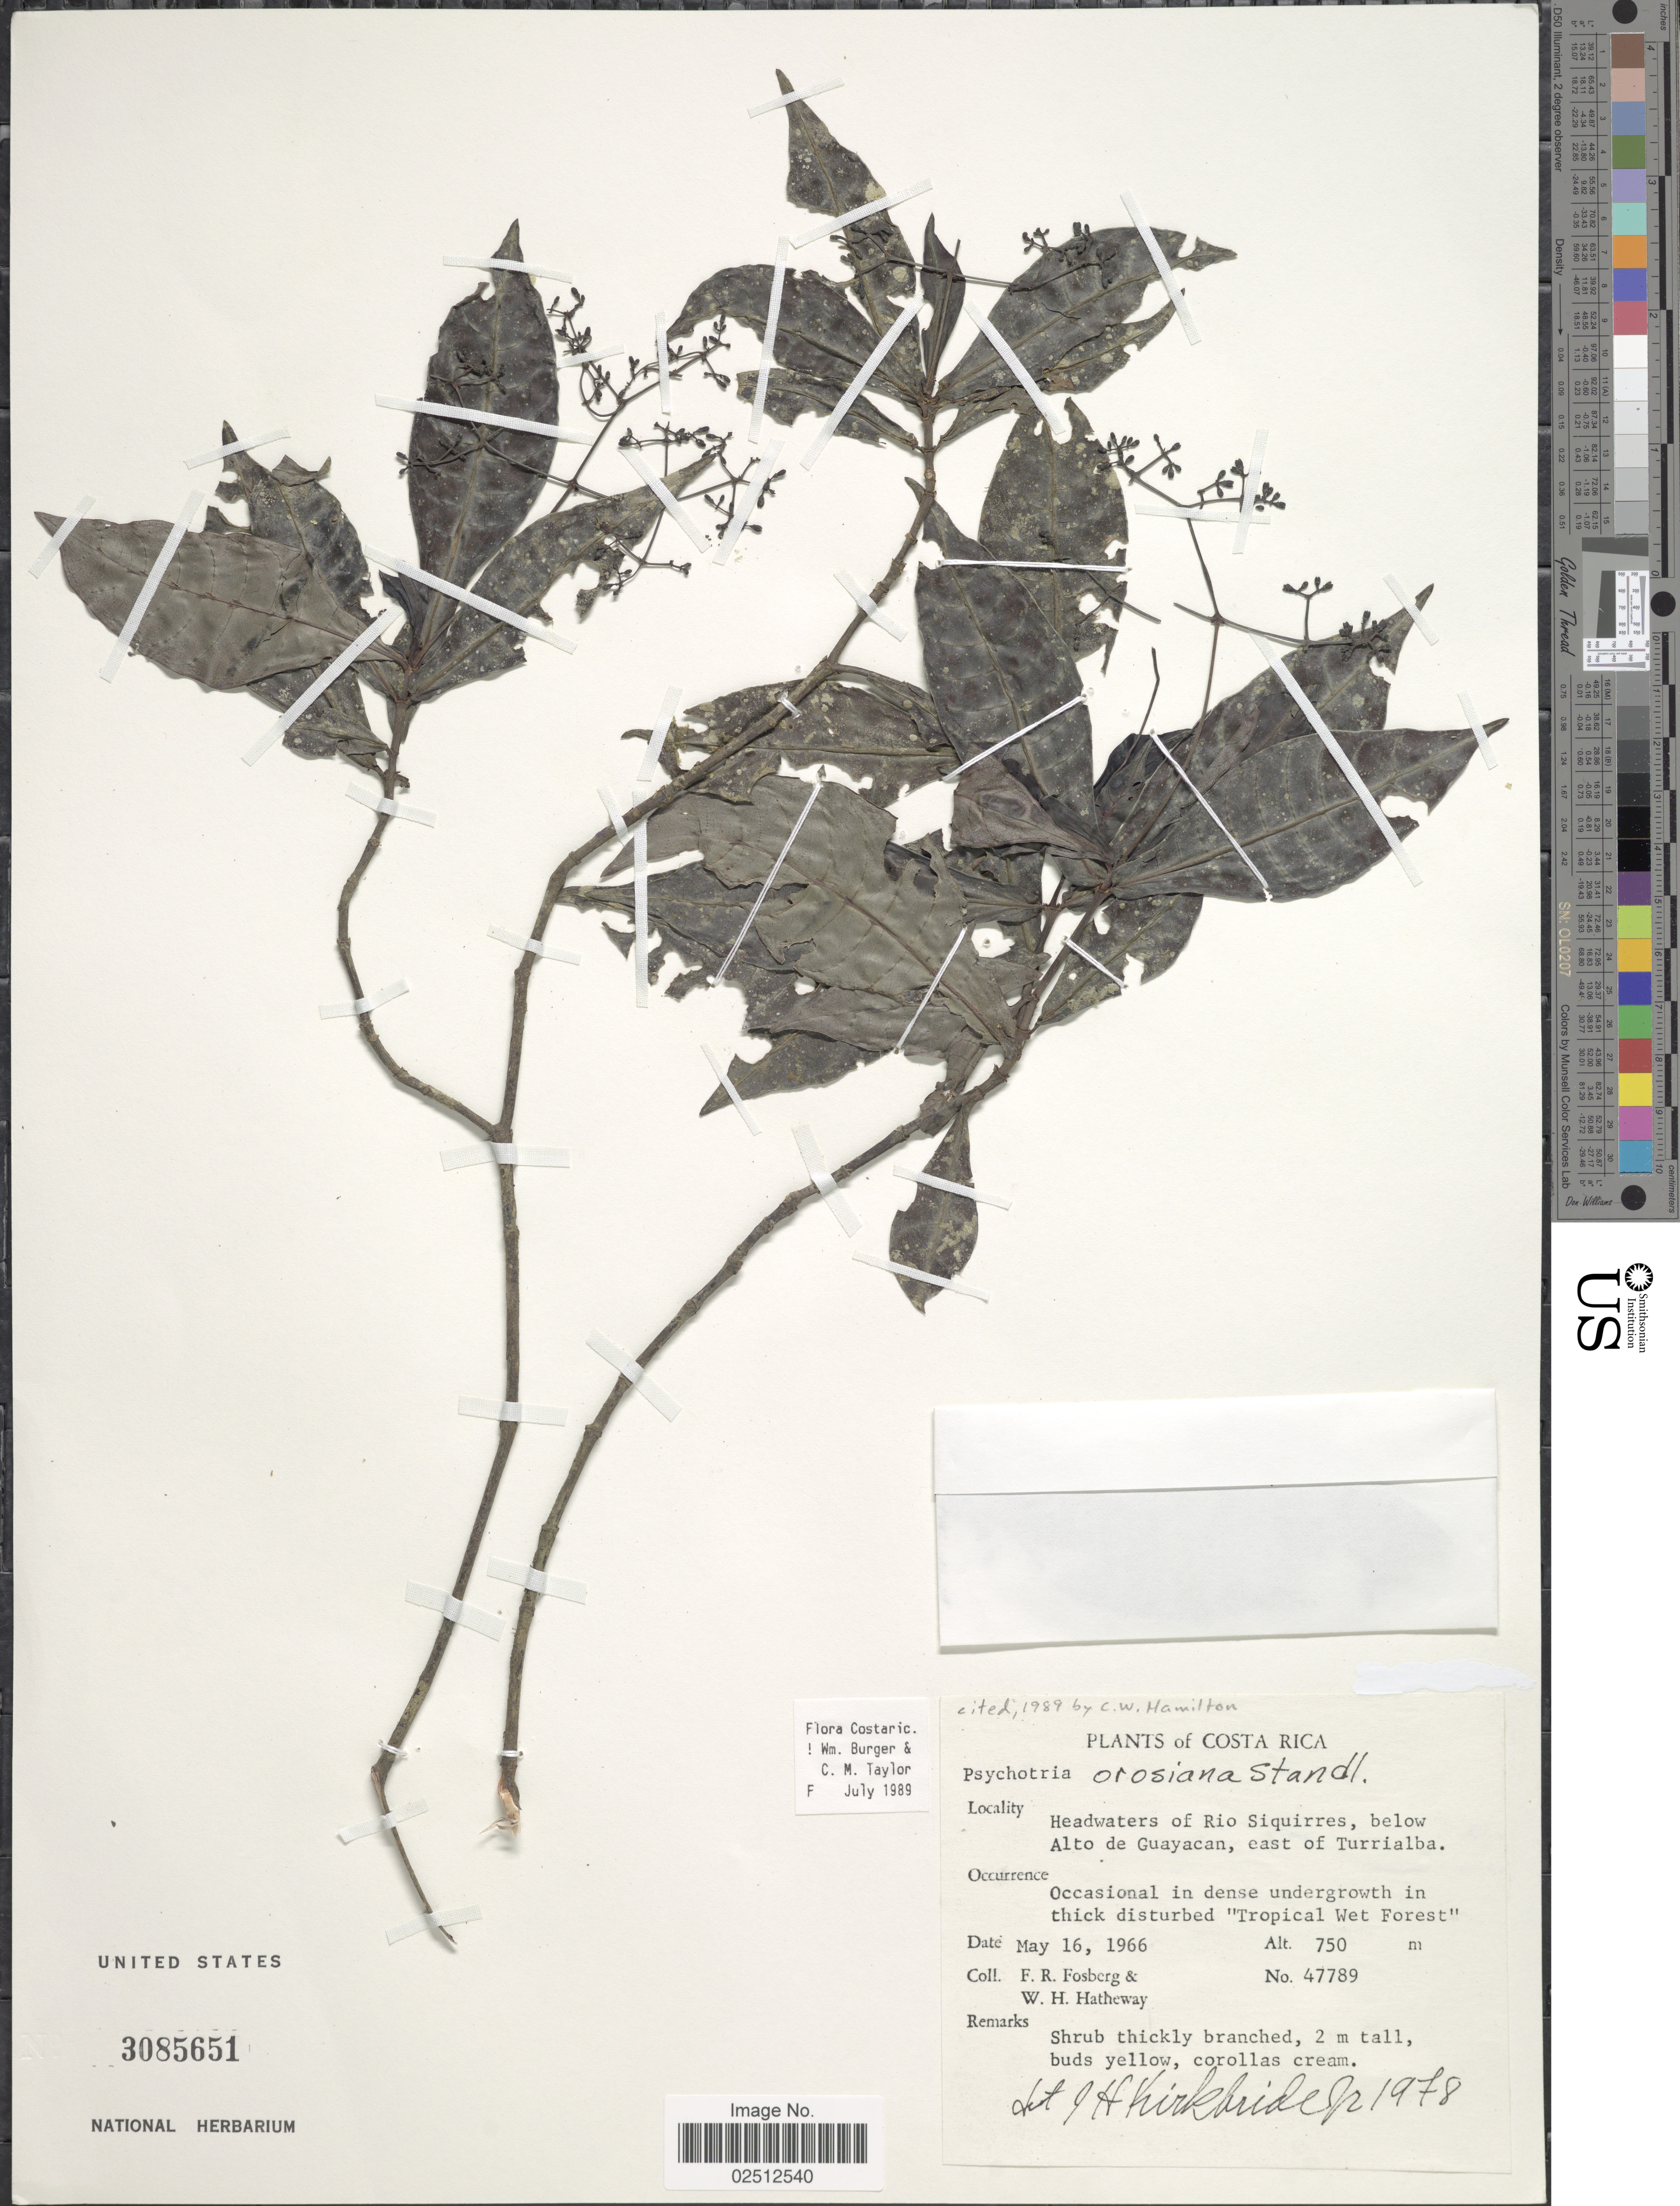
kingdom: Plantae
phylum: Tracheophyta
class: Magnoliopsida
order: Gentianales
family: Rubiaceae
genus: Psychotria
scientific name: Psychotria orosiana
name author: Standl.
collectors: F. R. Fosberg & W. H. Hatheway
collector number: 47789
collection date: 1966-05-16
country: Costa Rica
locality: Headwaters of Rio Siquirres, below Alto de Guayacan, East of Turrialba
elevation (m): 750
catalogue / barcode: US 3085651